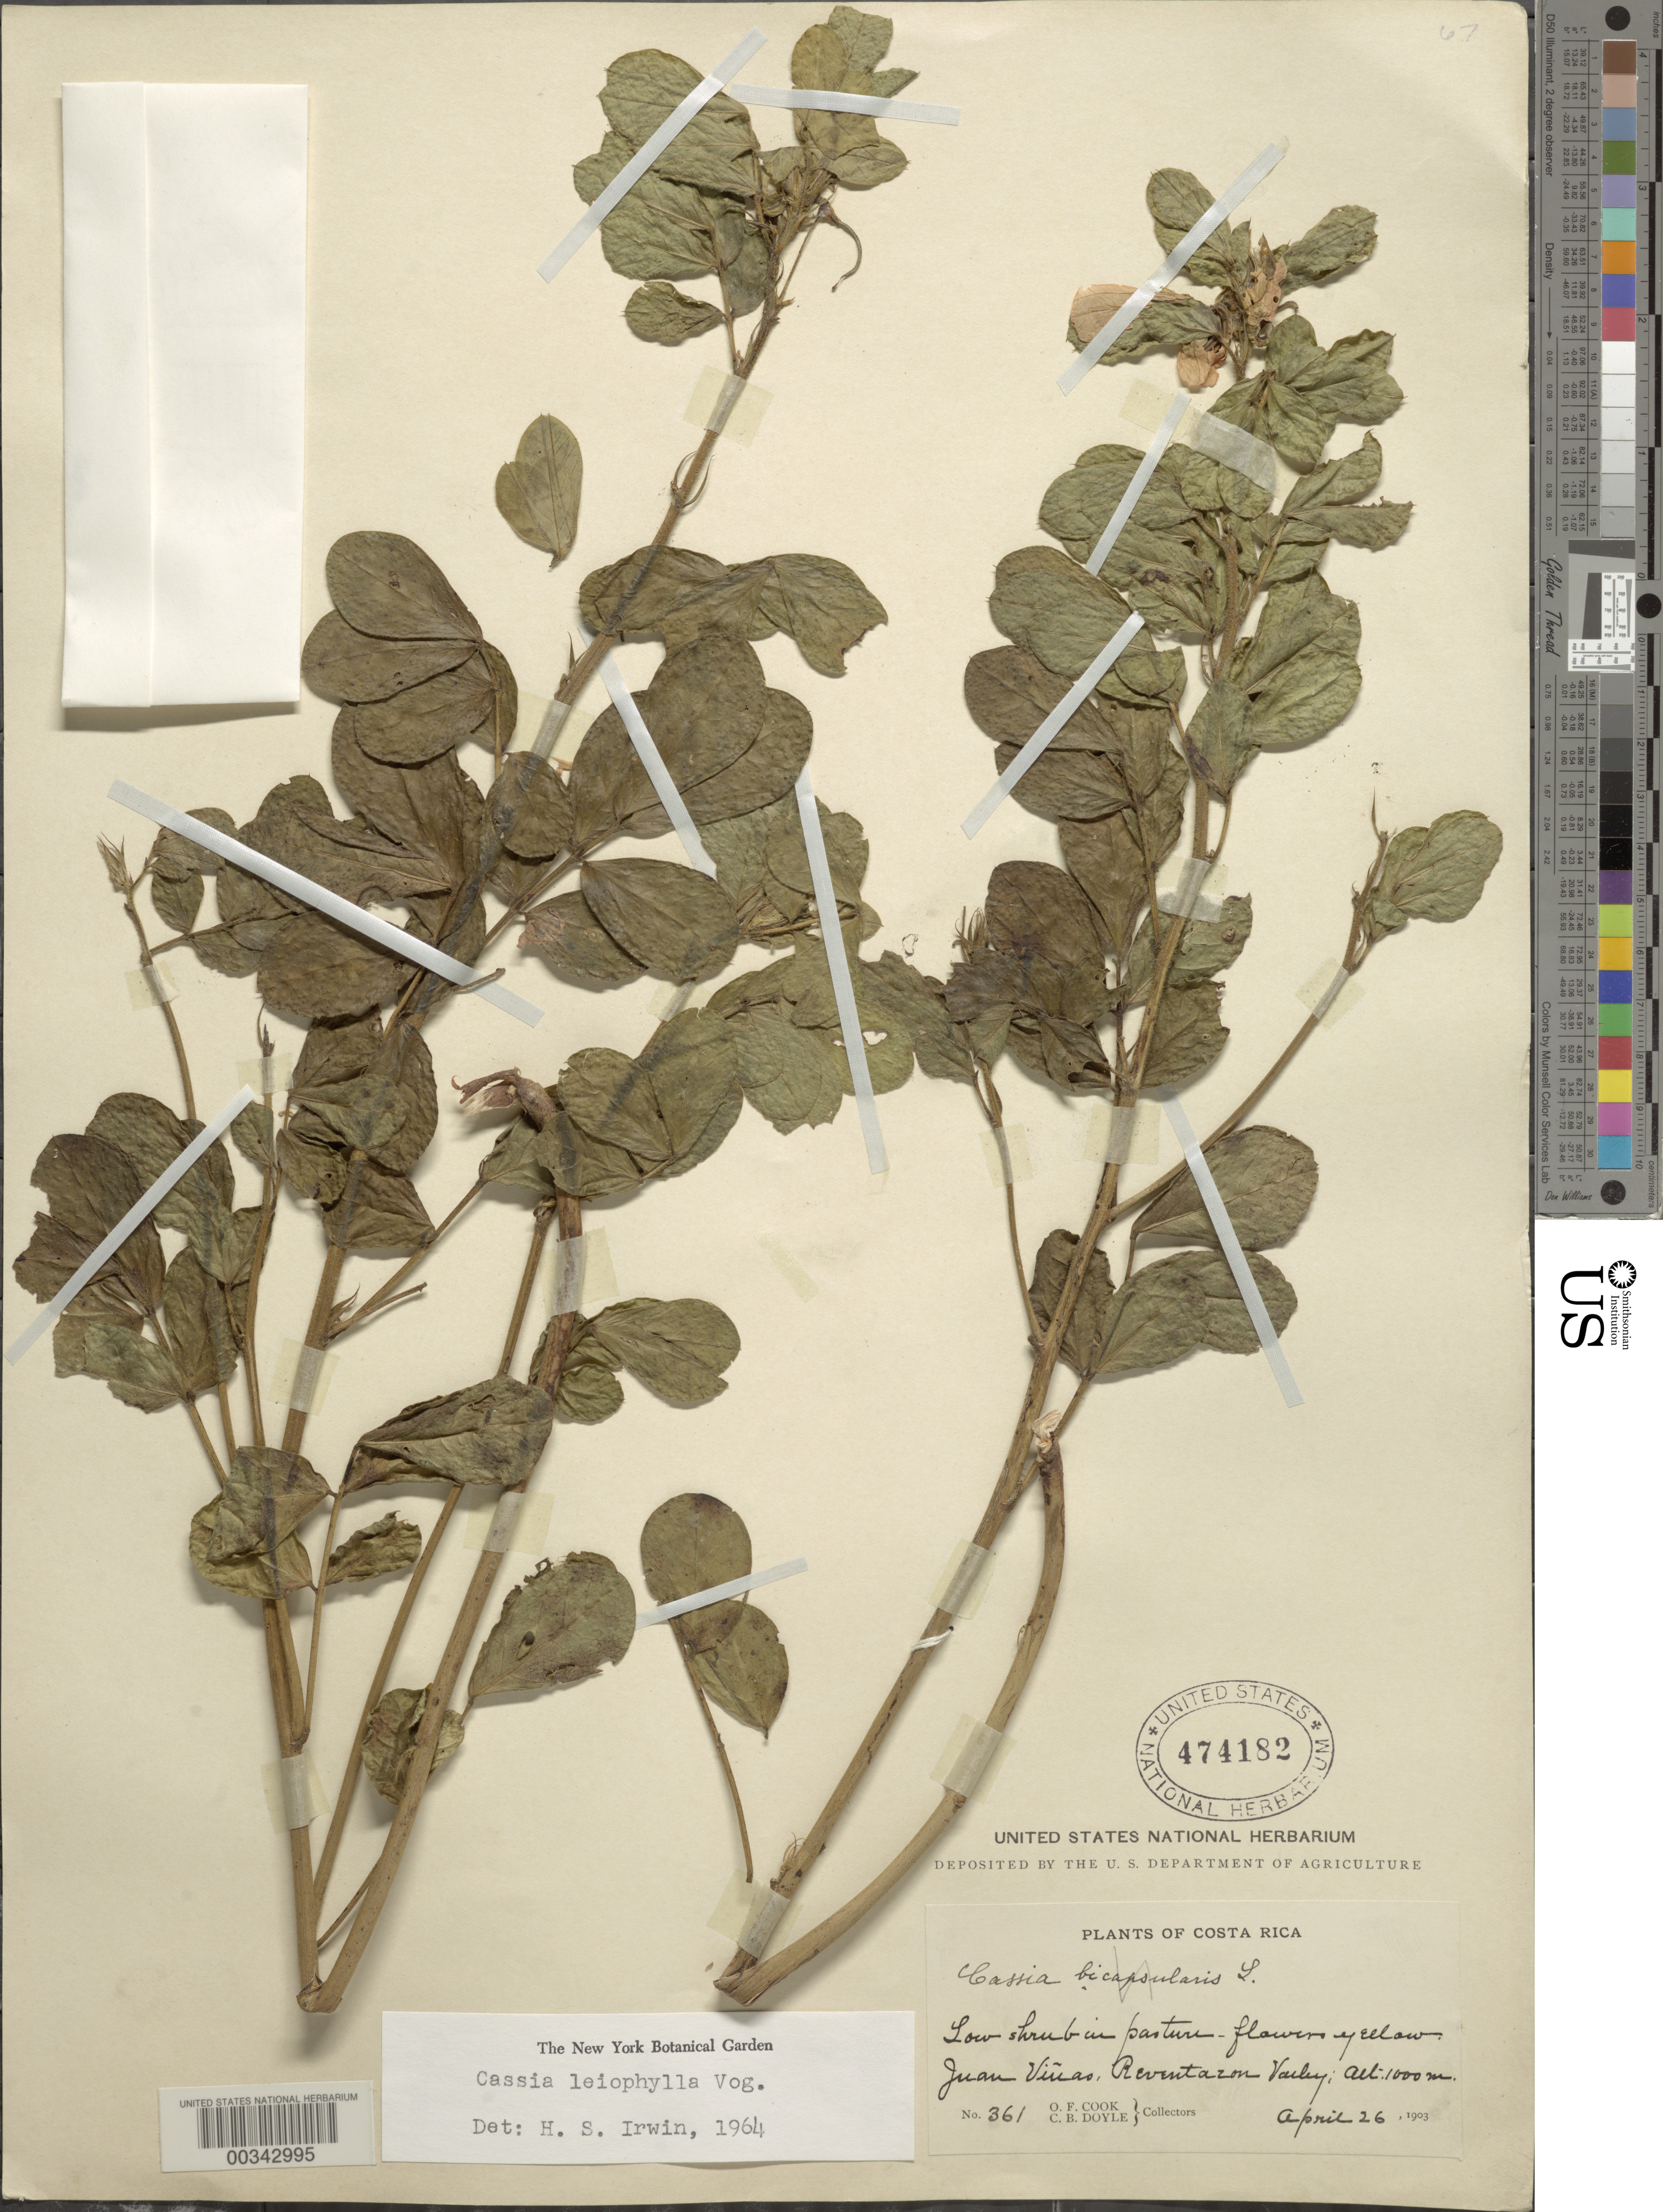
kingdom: Plantae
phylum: Tracheophyta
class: Magnoliopsida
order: Fabales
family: Fabaceae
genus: Senna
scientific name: Senna leiophylla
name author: (Vogel) H.S. Irwin & Barneby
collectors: O. F. Cook & C. Doyle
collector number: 361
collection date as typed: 26 Apr 1903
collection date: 1903-04-26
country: Costa Rica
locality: Juan Vinas, Reventazon Valley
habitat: In pasture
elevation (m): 1000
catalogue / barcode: US 474182